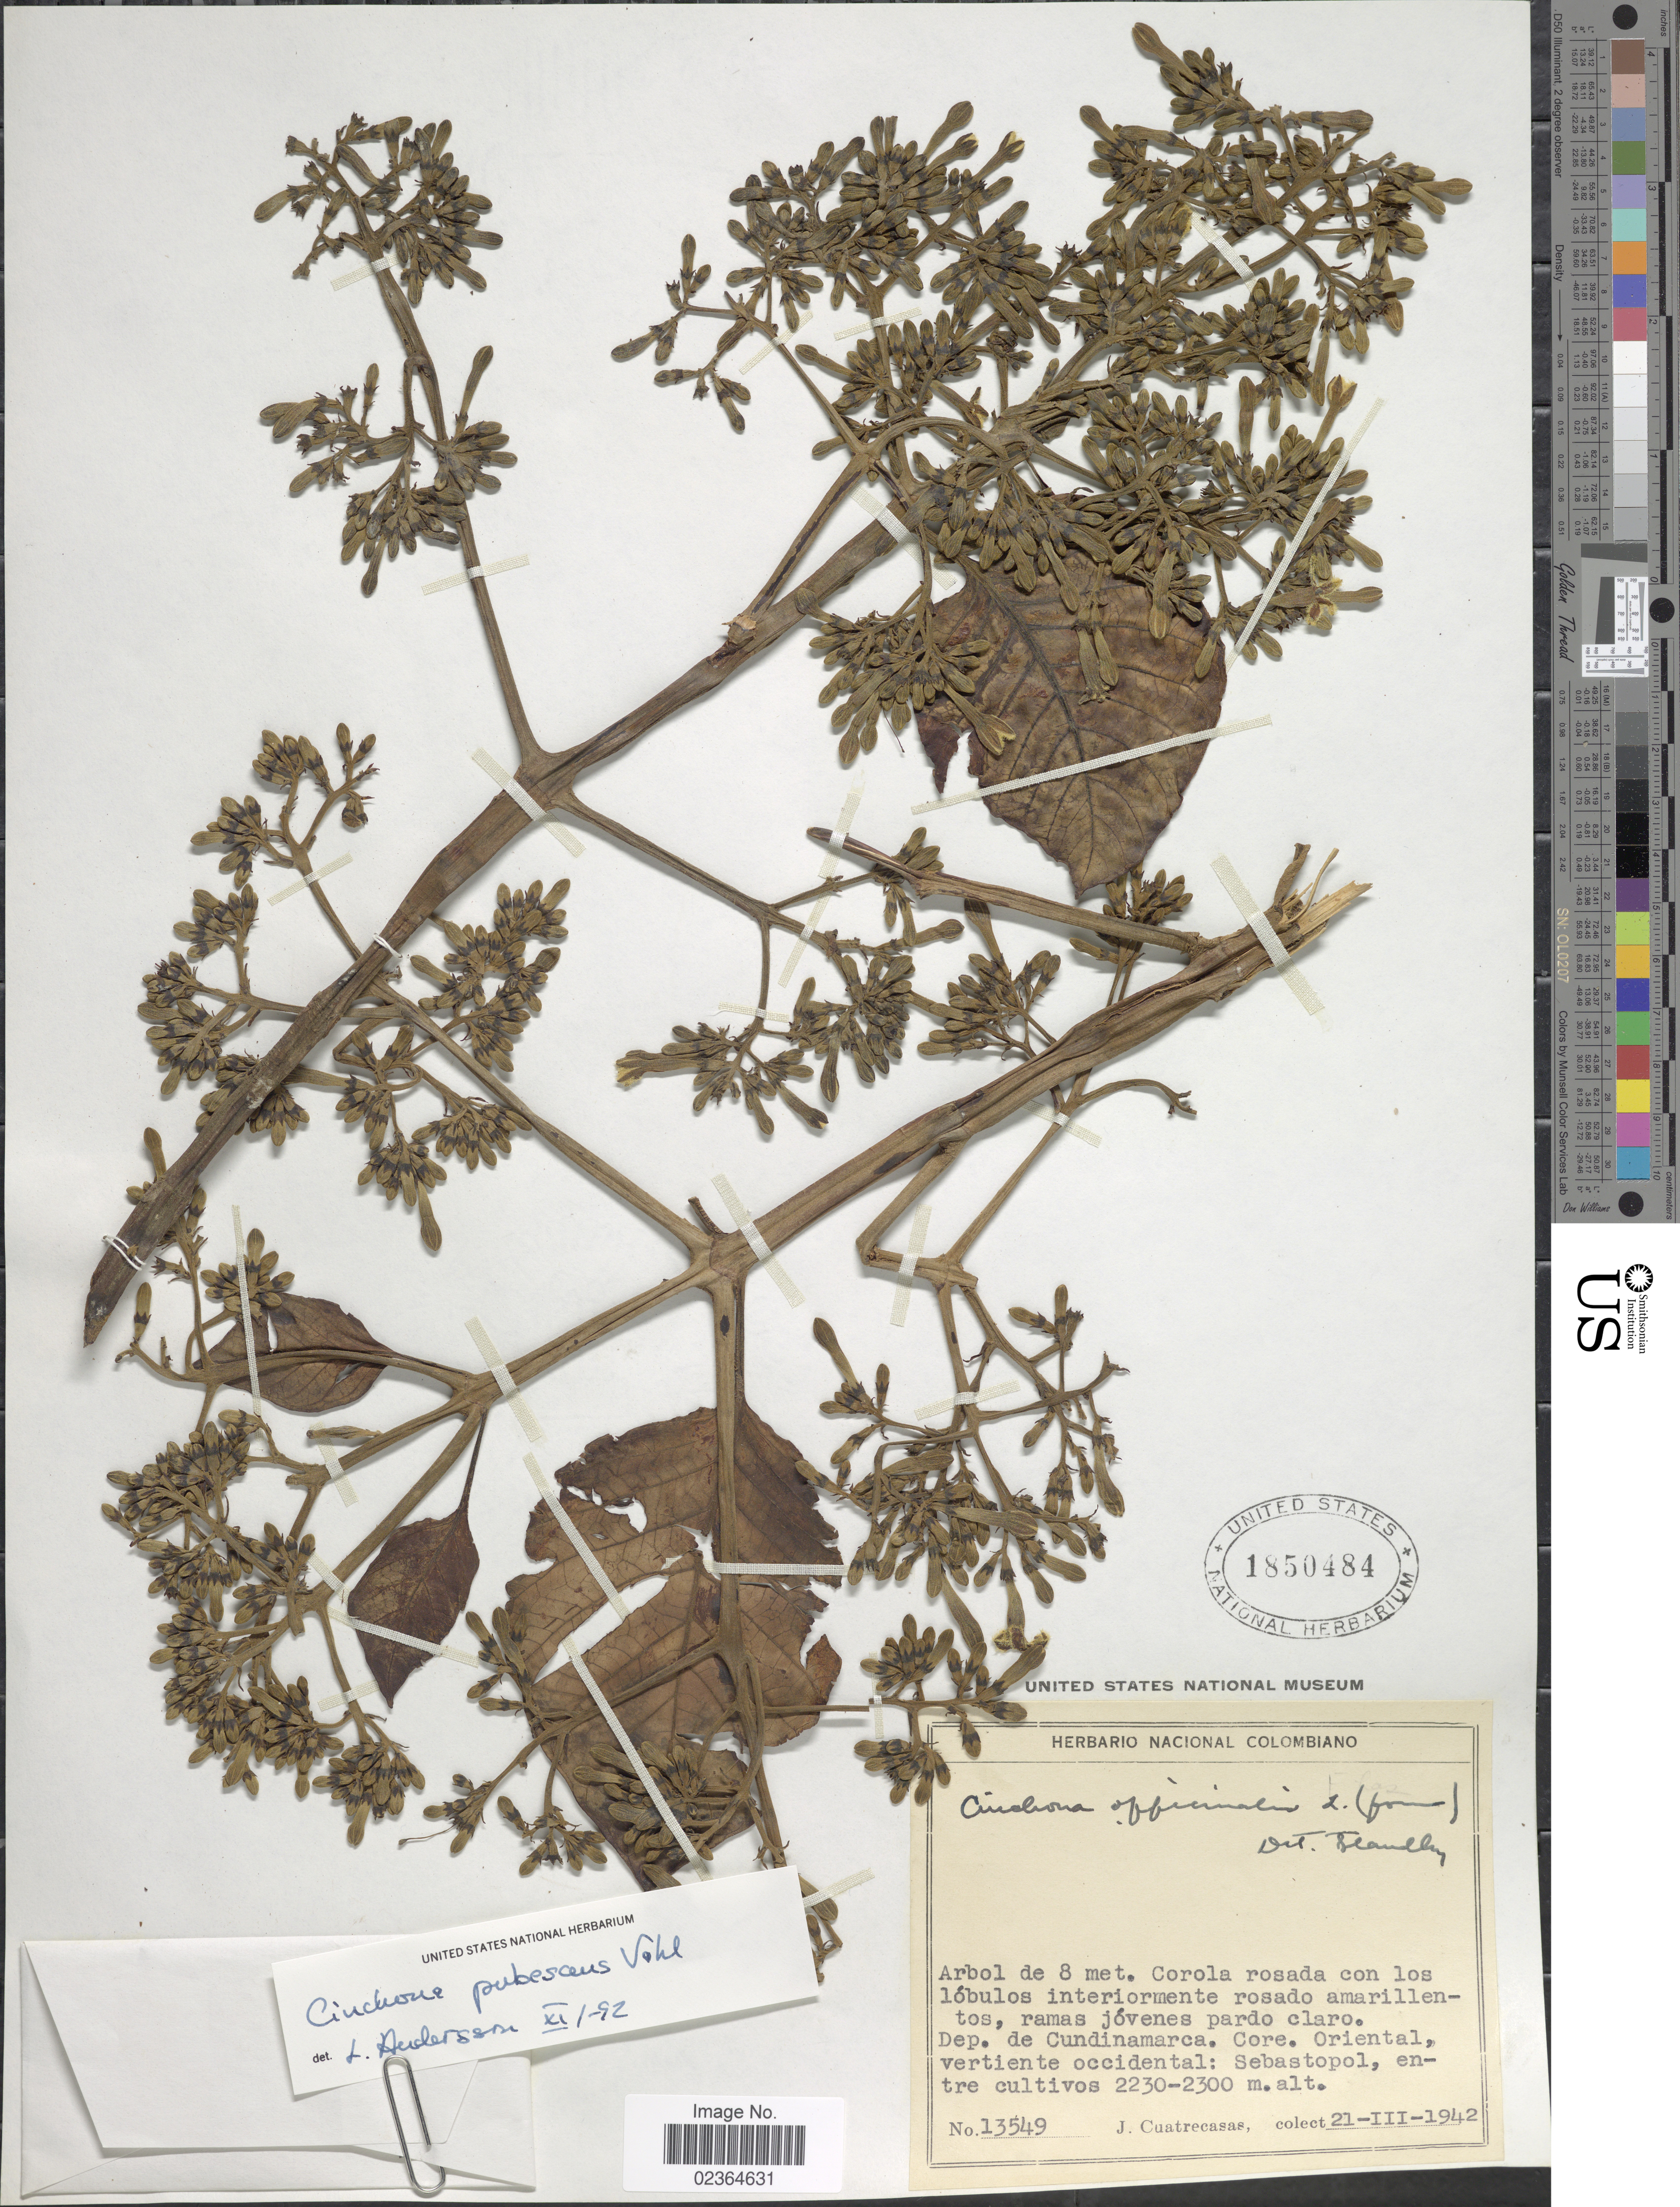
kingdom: Plantae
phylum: Tracheophyta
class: Magnoliopsida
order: Gentianales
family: Rubiaceae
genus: Cinchona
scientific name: Cinchona pubescens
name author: Vahl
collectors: J. Cuatrecasas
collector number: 13549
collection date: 1942-03-21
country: Colombia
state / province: Cundinamarca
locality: Core. Oriental, vertiente occidental: Sebastopol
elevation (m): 2230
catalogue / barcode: US 1850484